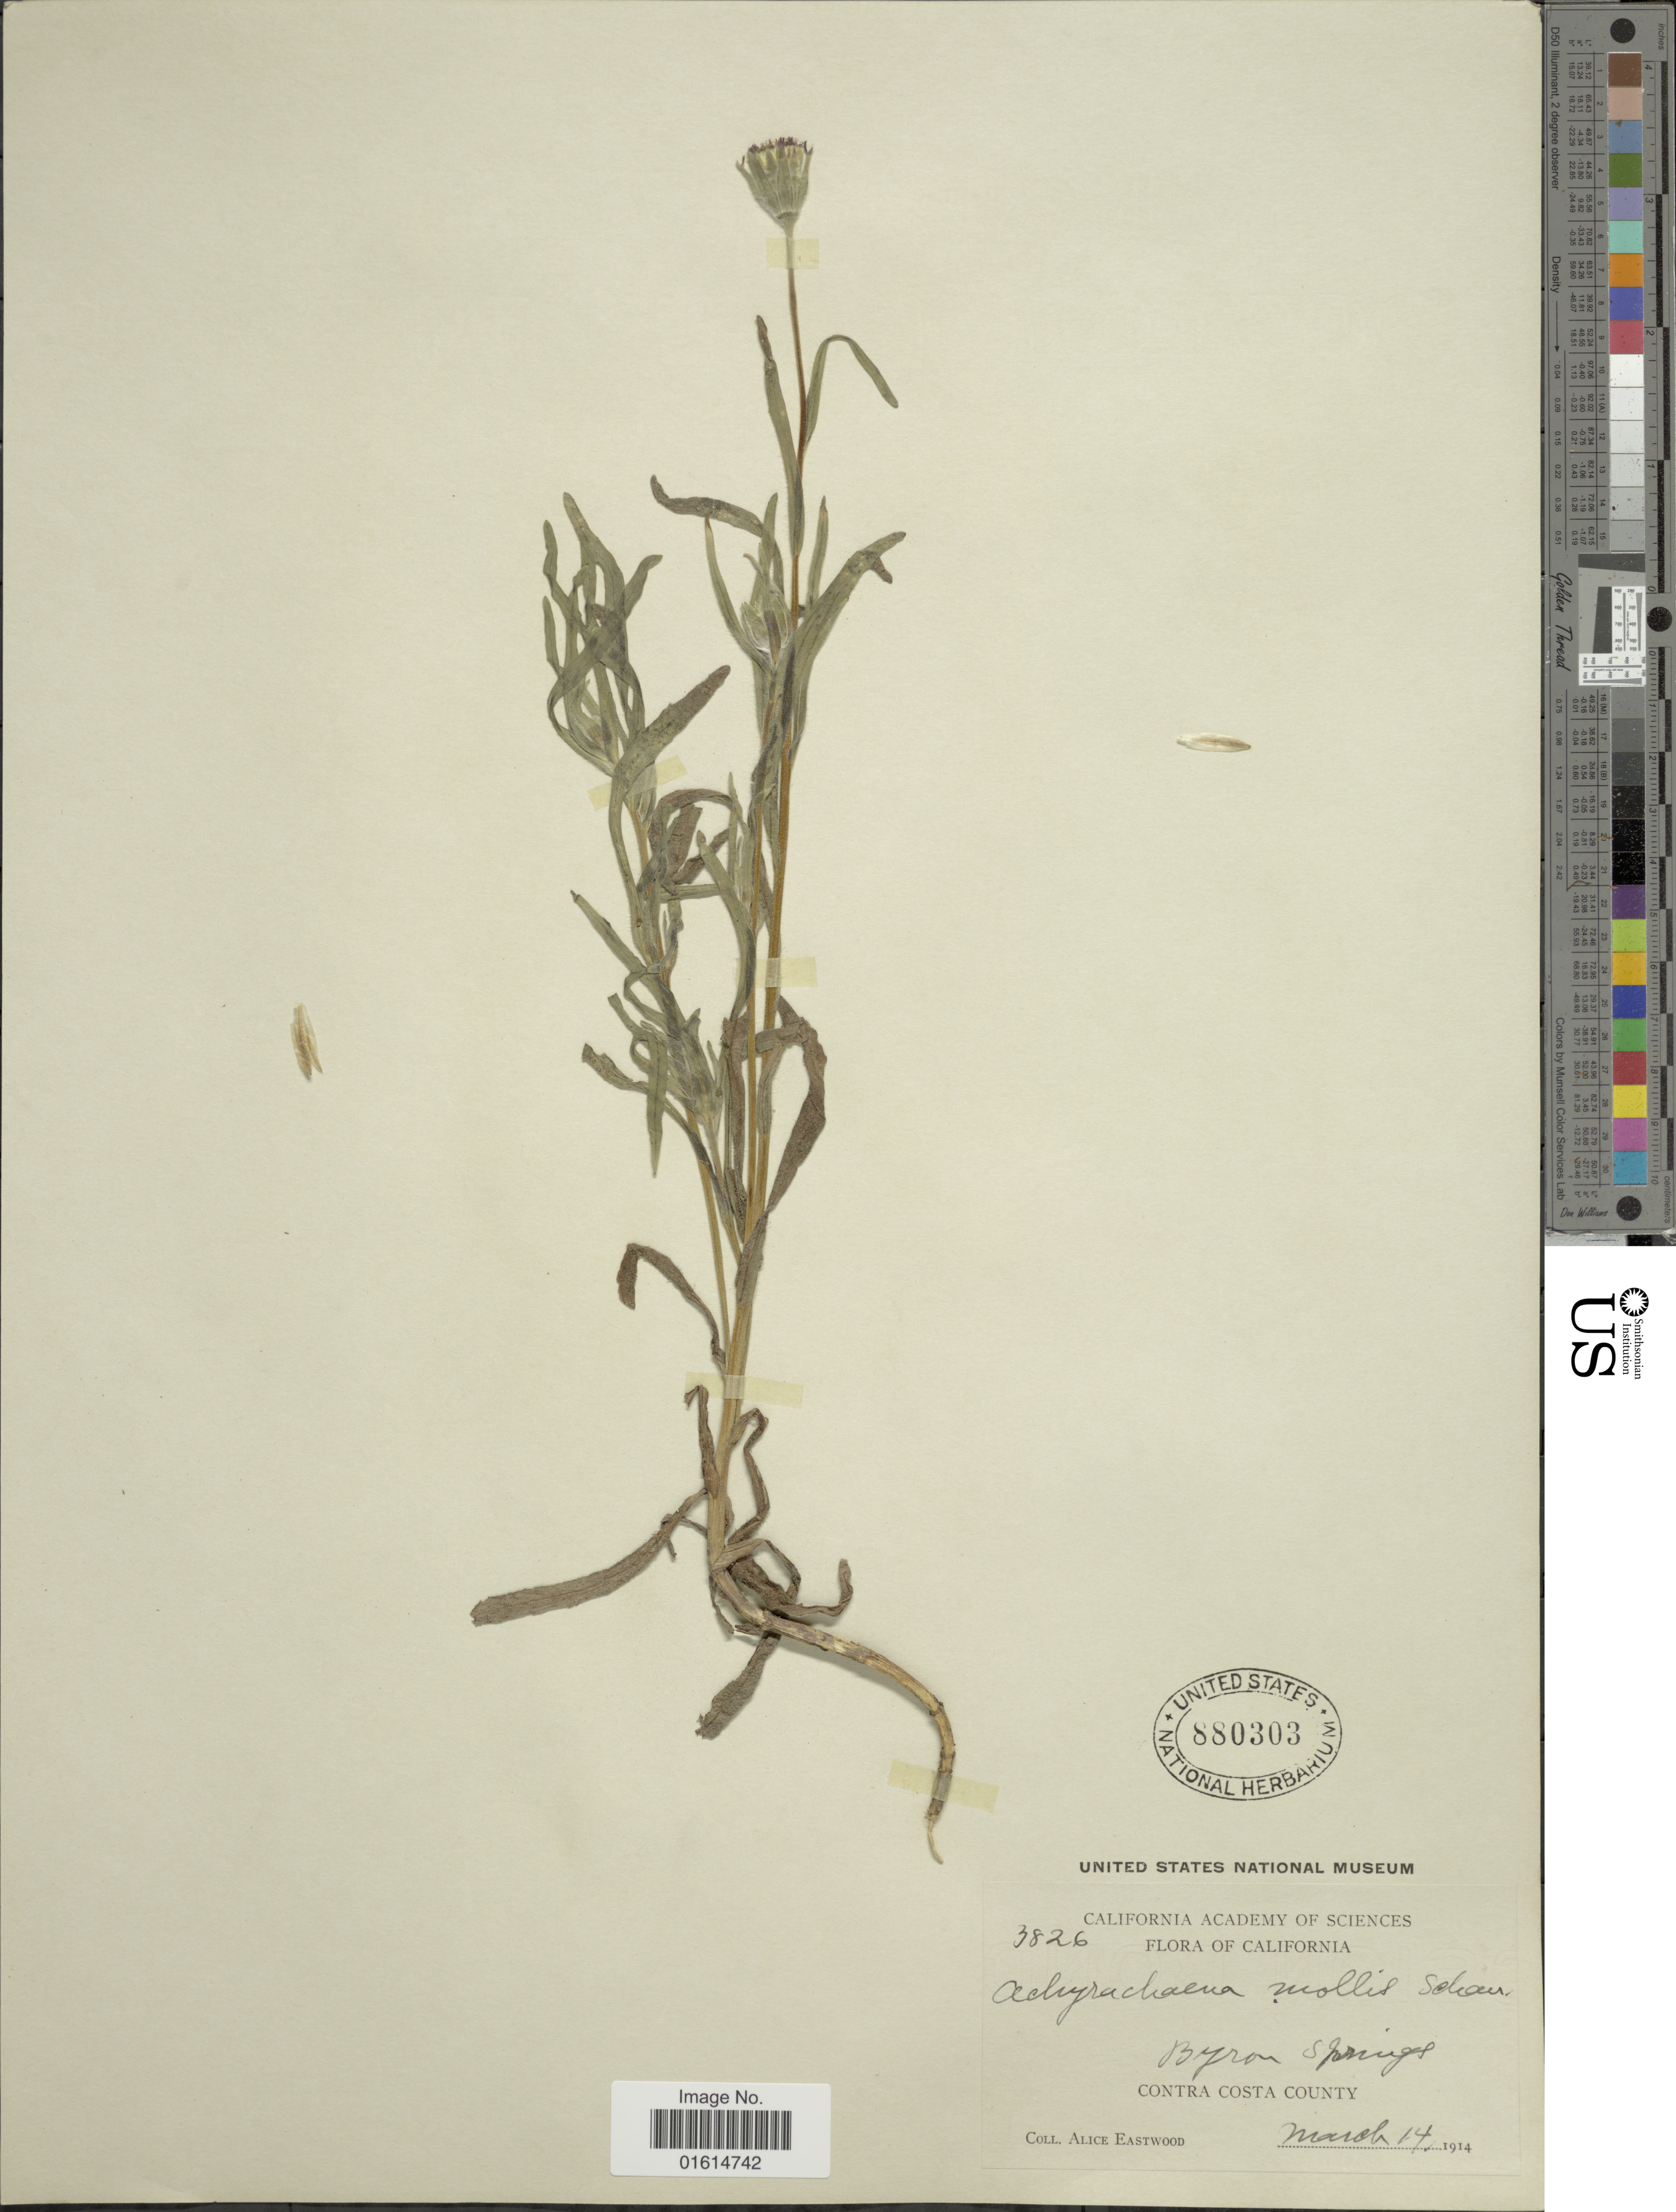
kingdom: Plantae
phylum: Tracheophyta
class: Magnoliopsida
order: Asterales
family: Asteraceae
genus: Achyrachaena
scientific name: Achyrachaena mollis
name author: Schauer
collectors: A. Eastwood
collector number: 3826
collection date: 1914-03-14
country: United States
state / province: California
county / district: Contra Costa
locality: Byron Springs, Contra Costa County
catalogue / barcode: US 880303